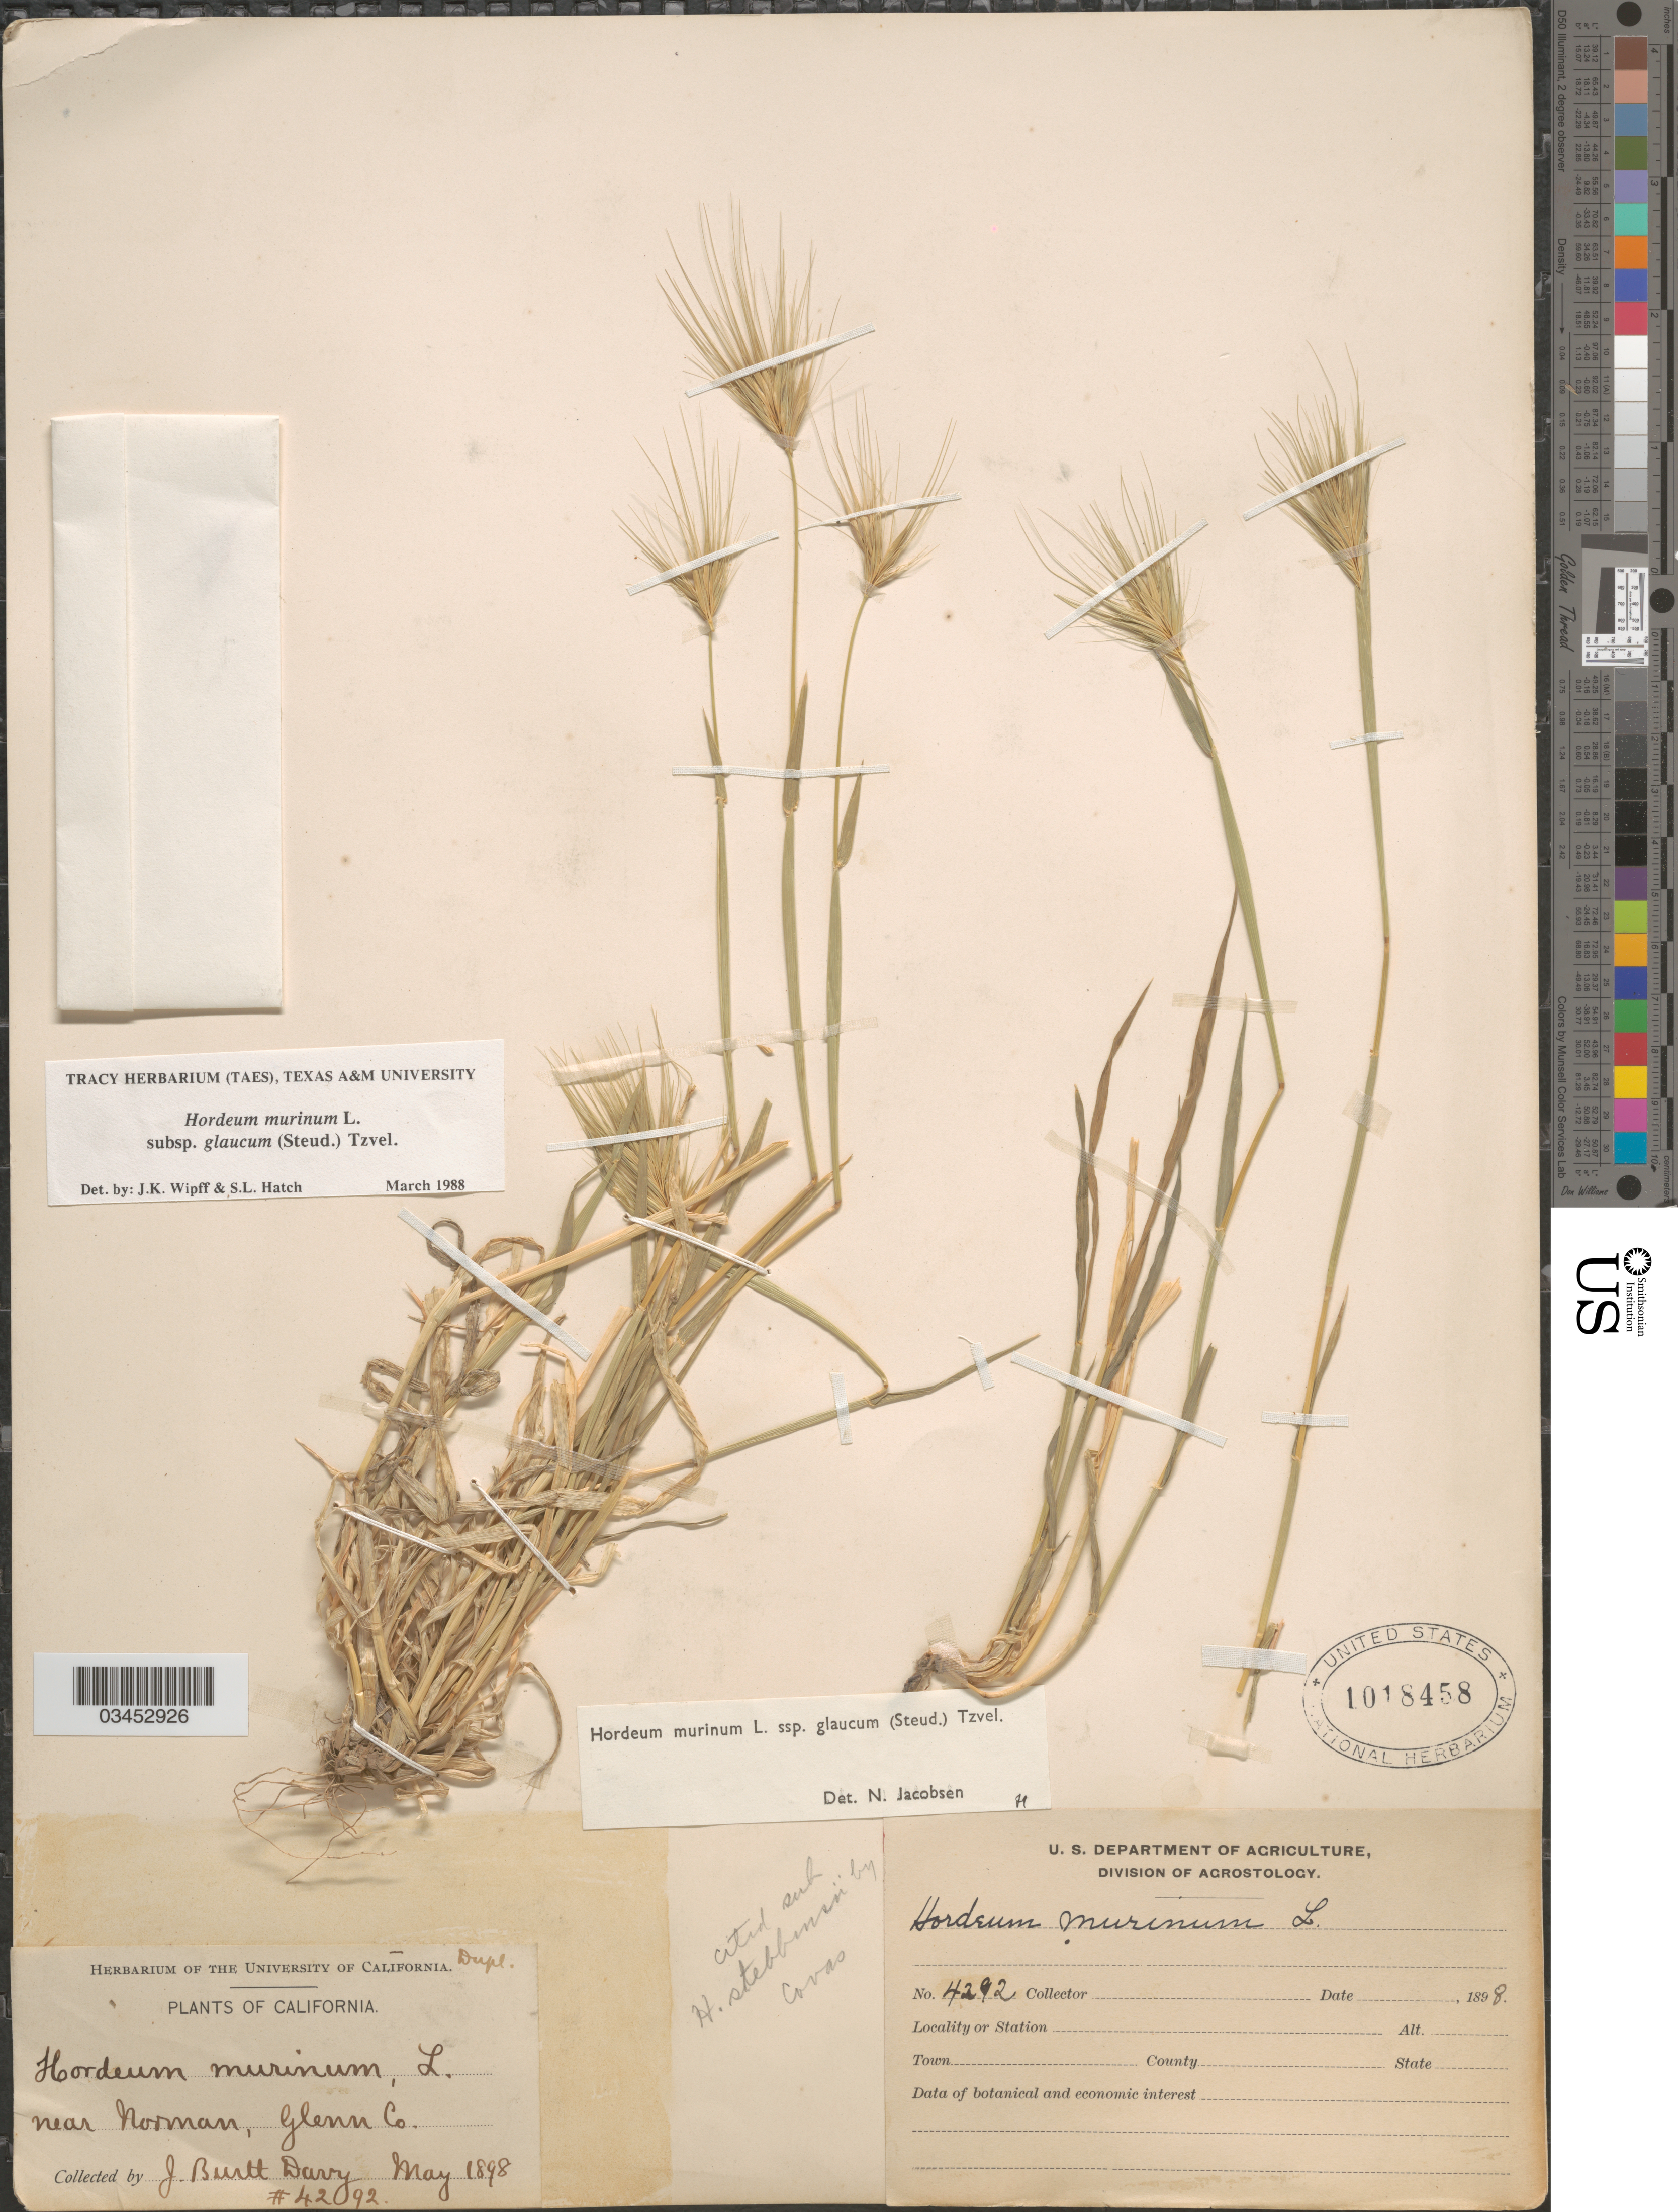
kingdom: Plantae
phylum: Tracheophyta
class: Liliopsida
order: Poales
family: Poaceae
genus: Hordeum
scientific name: Hordeum murinum subsp. glaucum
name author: (Steud.) Tzvelev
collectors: J. Burtt Davy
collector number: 4292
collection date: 1898-05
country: United States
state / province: California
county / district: Glenn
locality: Near Norman, Glenn Co.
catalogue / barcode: US 1018458